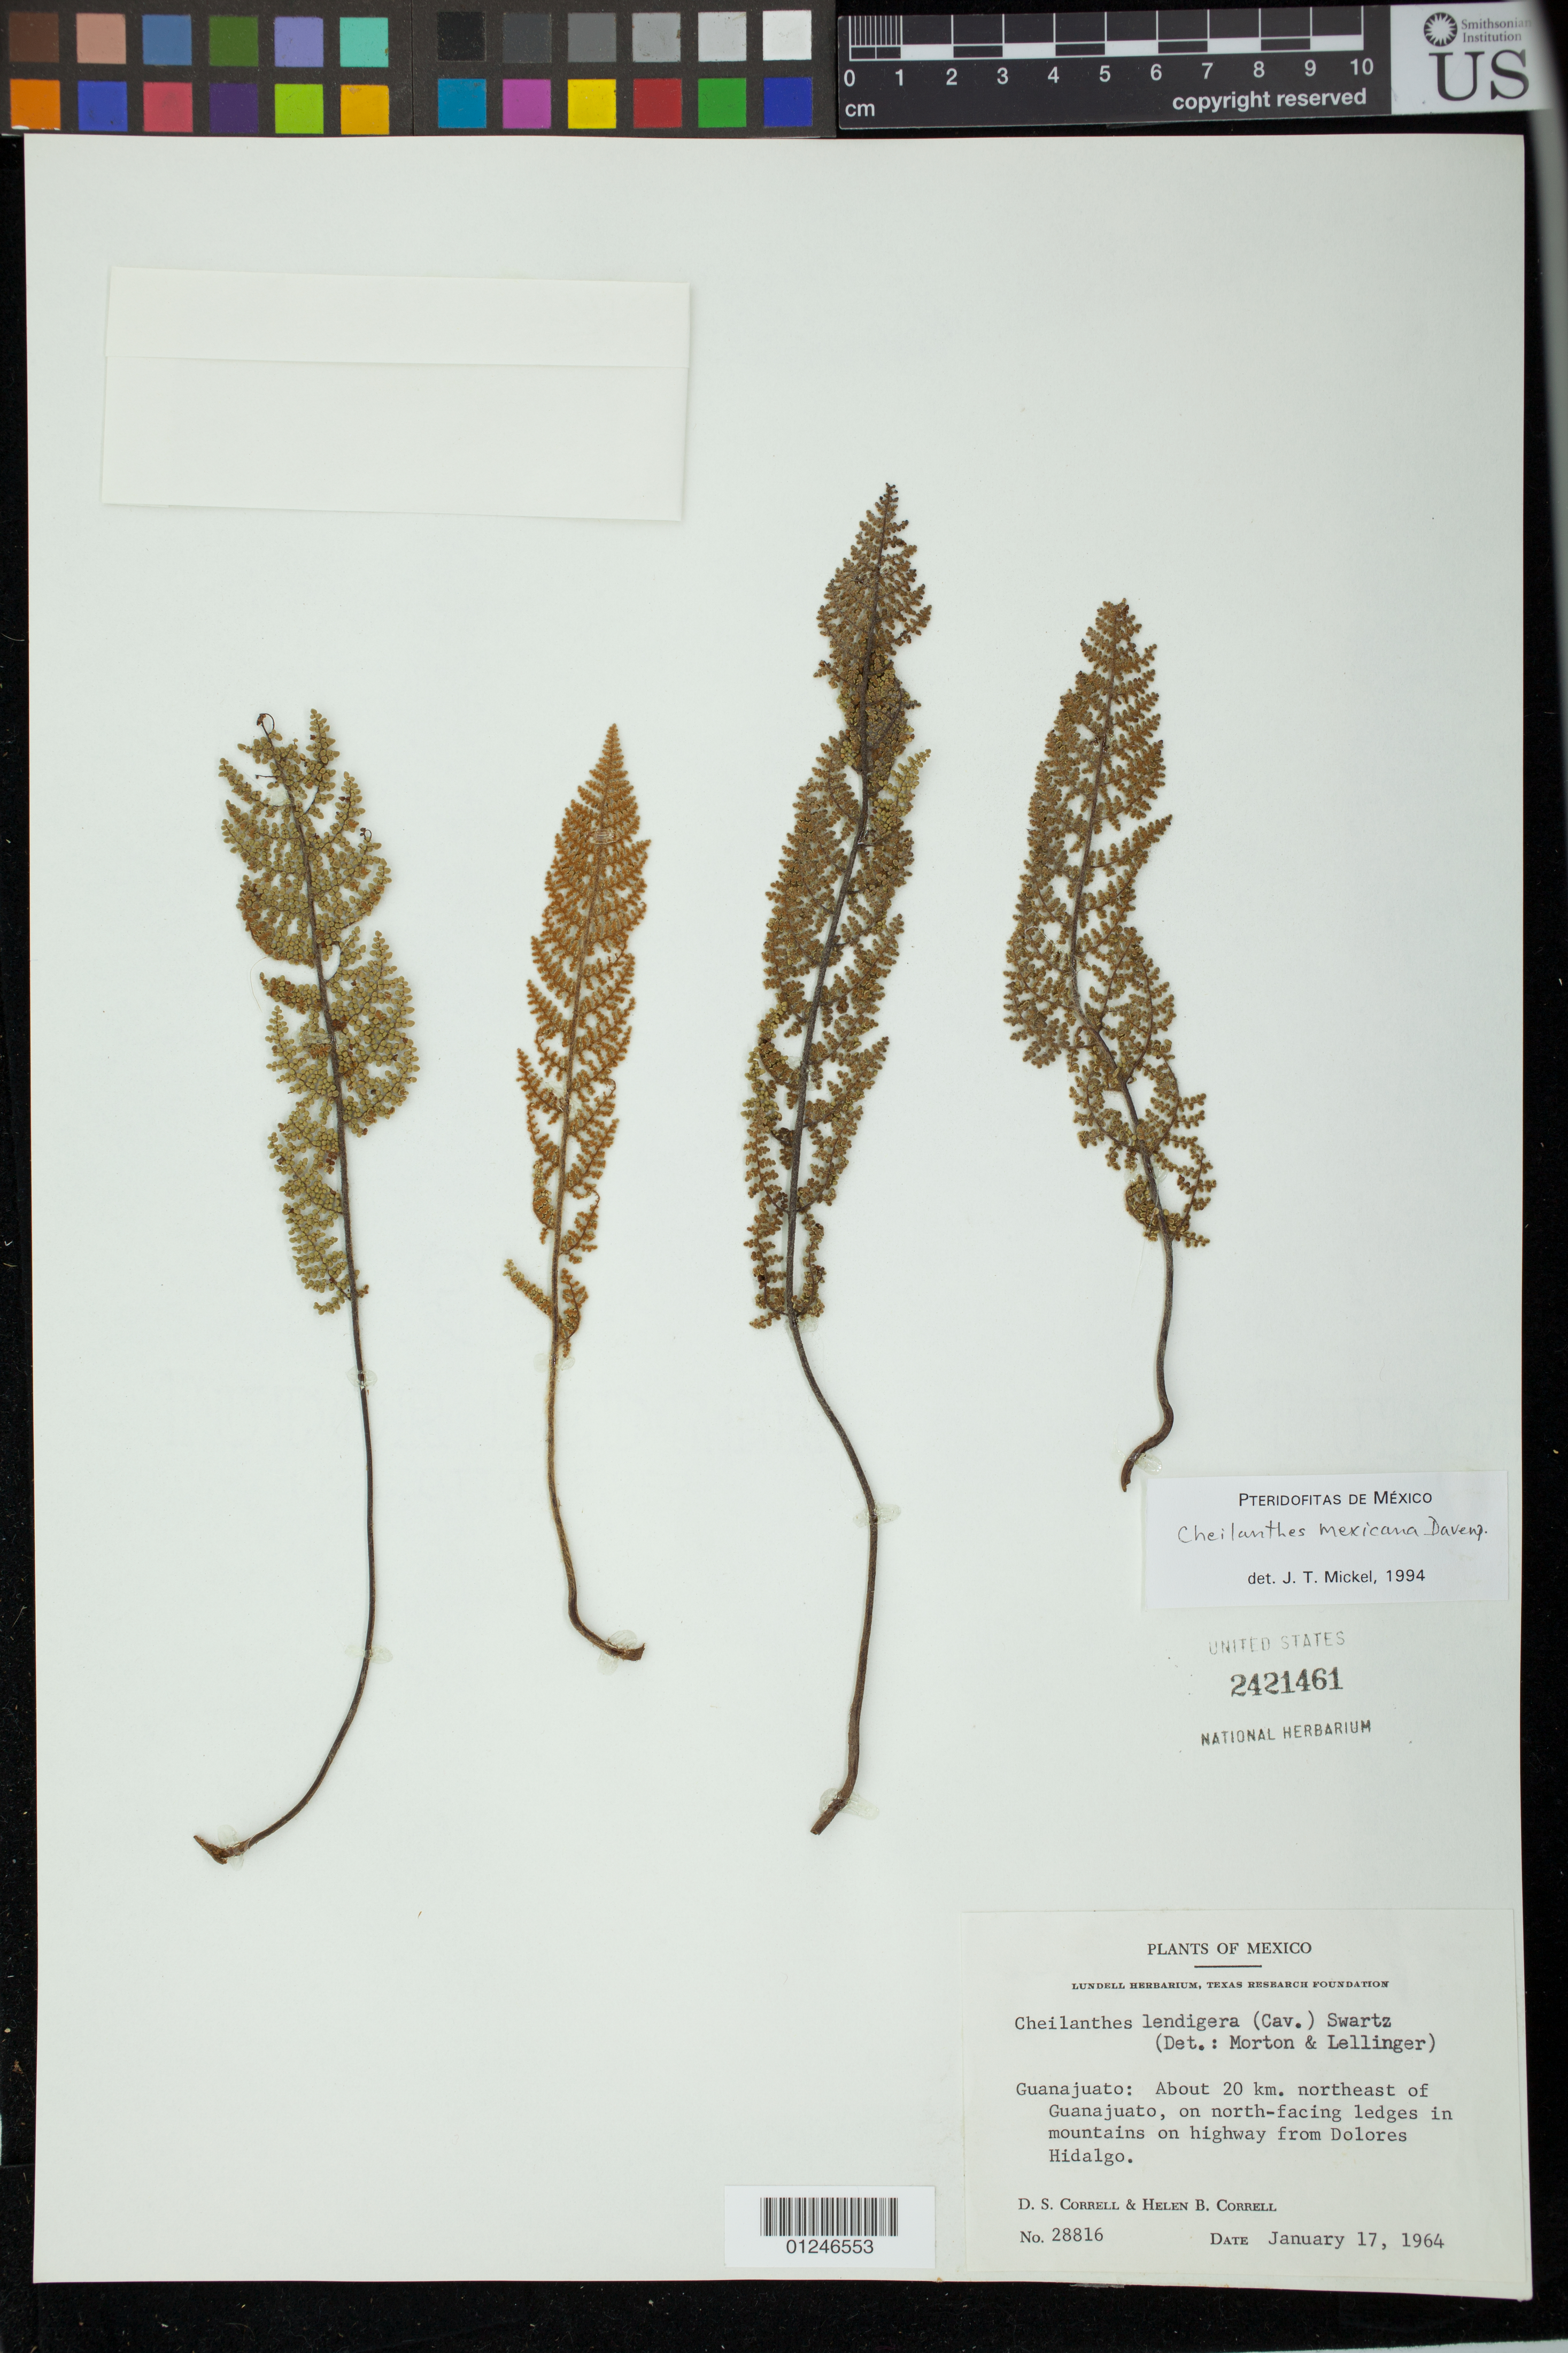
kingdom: Plantae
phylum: Tracheophyta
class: Polypodiopsida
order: Polypodiales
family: Pteridaceae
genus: Myriopteris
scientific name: Myriopteris mexicana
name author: (Davenp.) Grusz & Windham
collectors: D. S. Correll & H. Correll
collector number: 28816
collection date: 1964-01-17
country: Mexico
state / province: Guanajuato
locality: About 20 km. northeast of Guanajuato, on north-facing ledges in mountains on highwat from Dolores Hidalgo.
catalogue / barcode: US 2421461